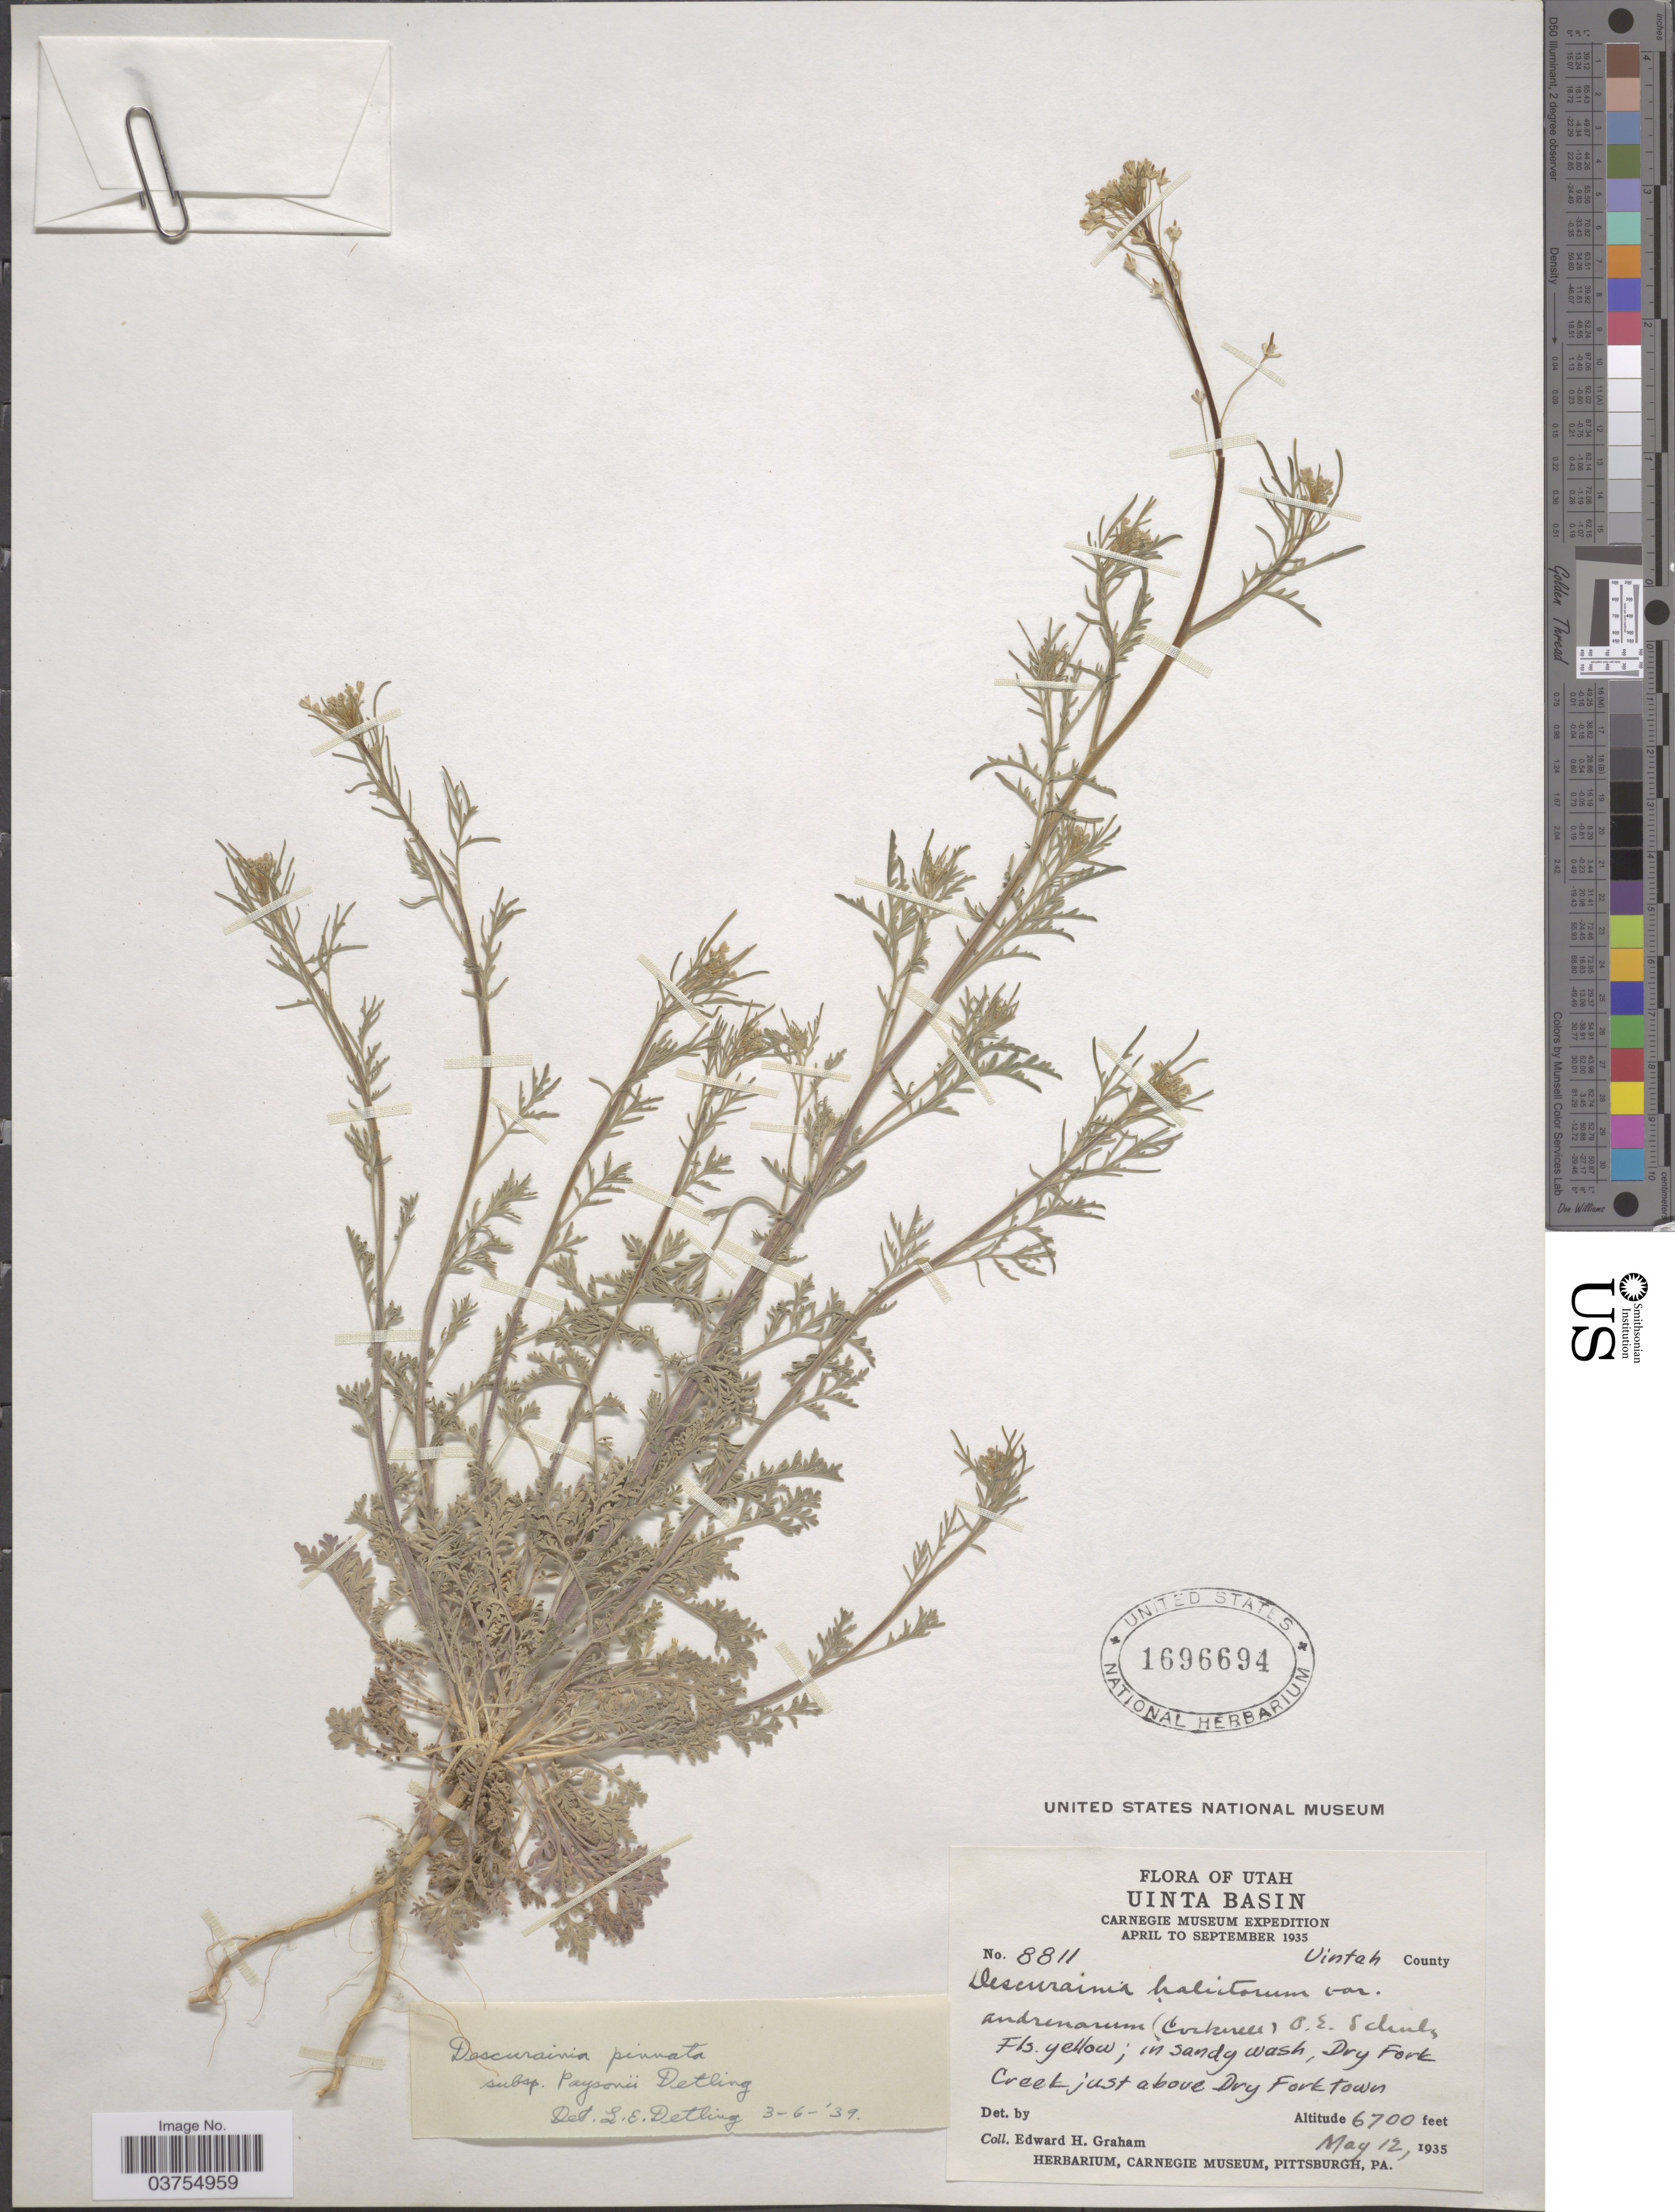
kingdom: Plantae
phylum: Tracheophyta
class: Magnoliopsida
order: Brassicales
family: Brassicaceae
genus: Descurainia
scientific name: Descurainia pinnata subsp. paysonii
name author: (C.A. Mey.) Detling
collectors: E. H. Graham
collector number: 8811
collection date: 1935-05-12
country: United States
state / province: Utah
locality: Uinta Basin. Uintah County. Dry Fork Creek just above Dry Fork Town.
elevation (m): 2042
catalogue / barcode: US 1696694